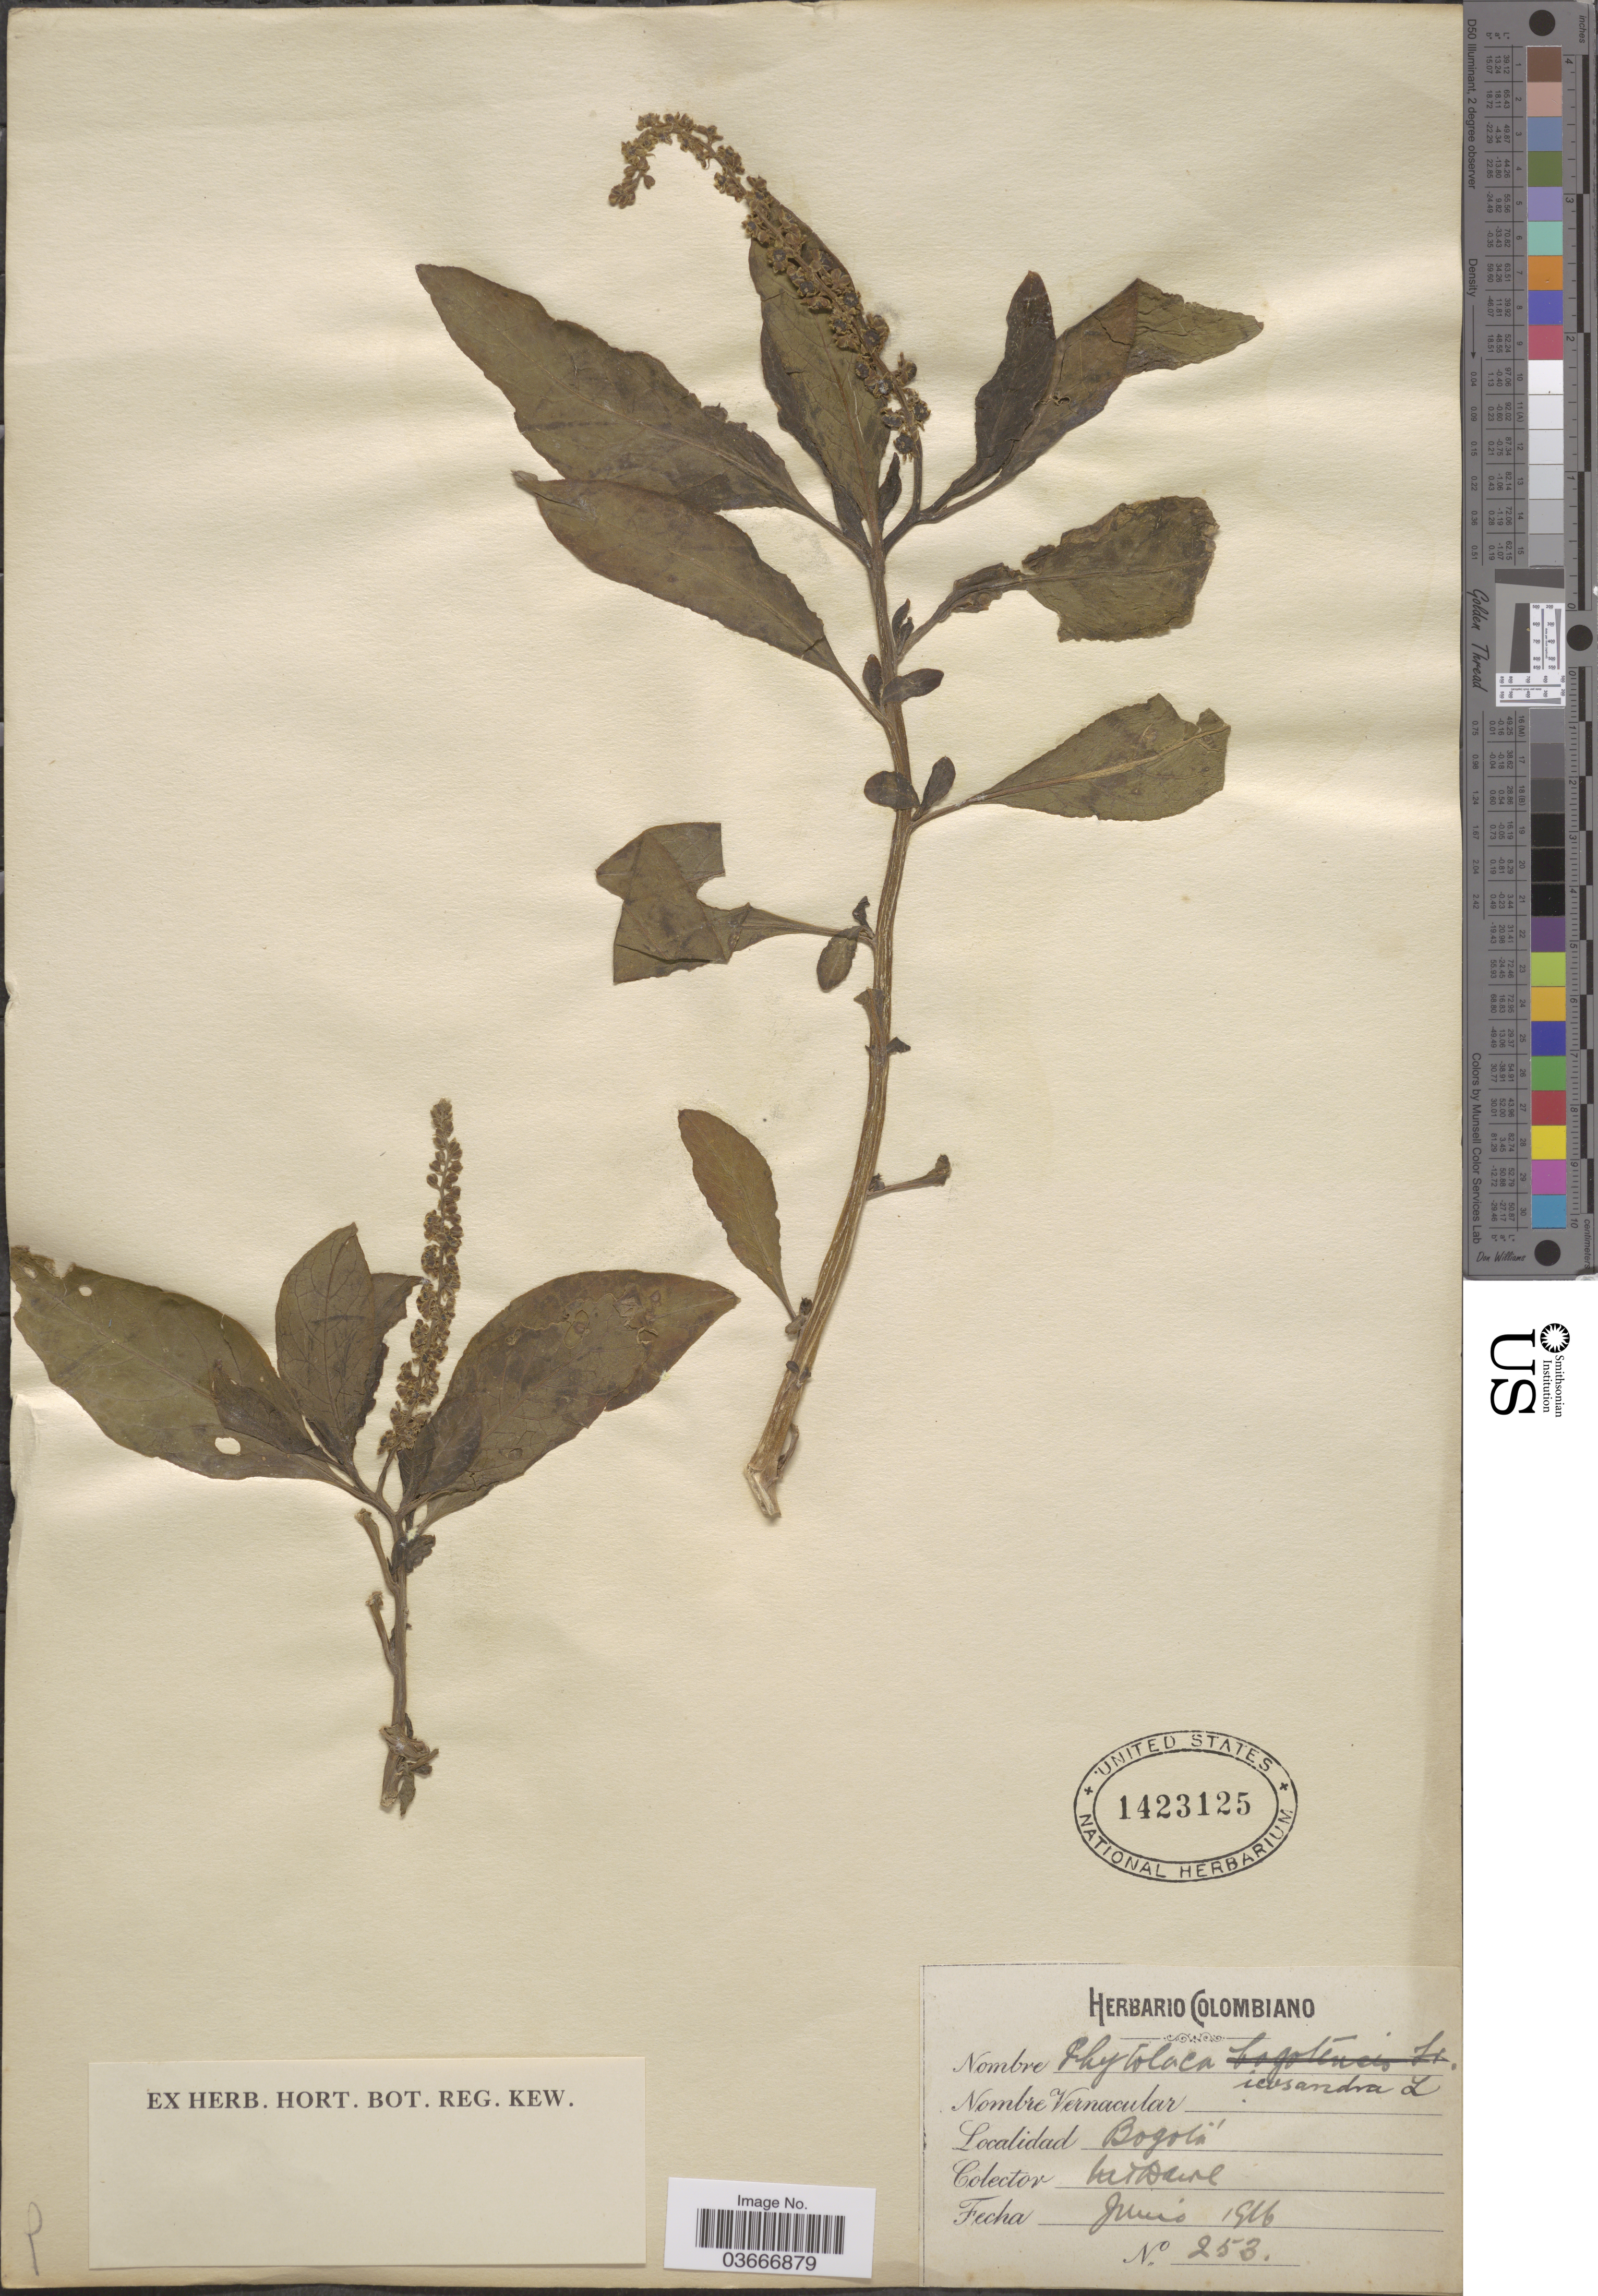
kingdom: Plantae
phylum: Tracheophyta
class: Magnoliopsida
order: Caryophyllales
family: Phytolaccaceae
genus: Phytolacca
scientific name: Phytolacca icosandra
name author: L.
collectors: M. T. Dawe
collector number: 253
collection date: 1916-06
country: Colombia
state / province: Bogota D.C.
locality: Bogotá.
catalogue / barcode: US 1423125